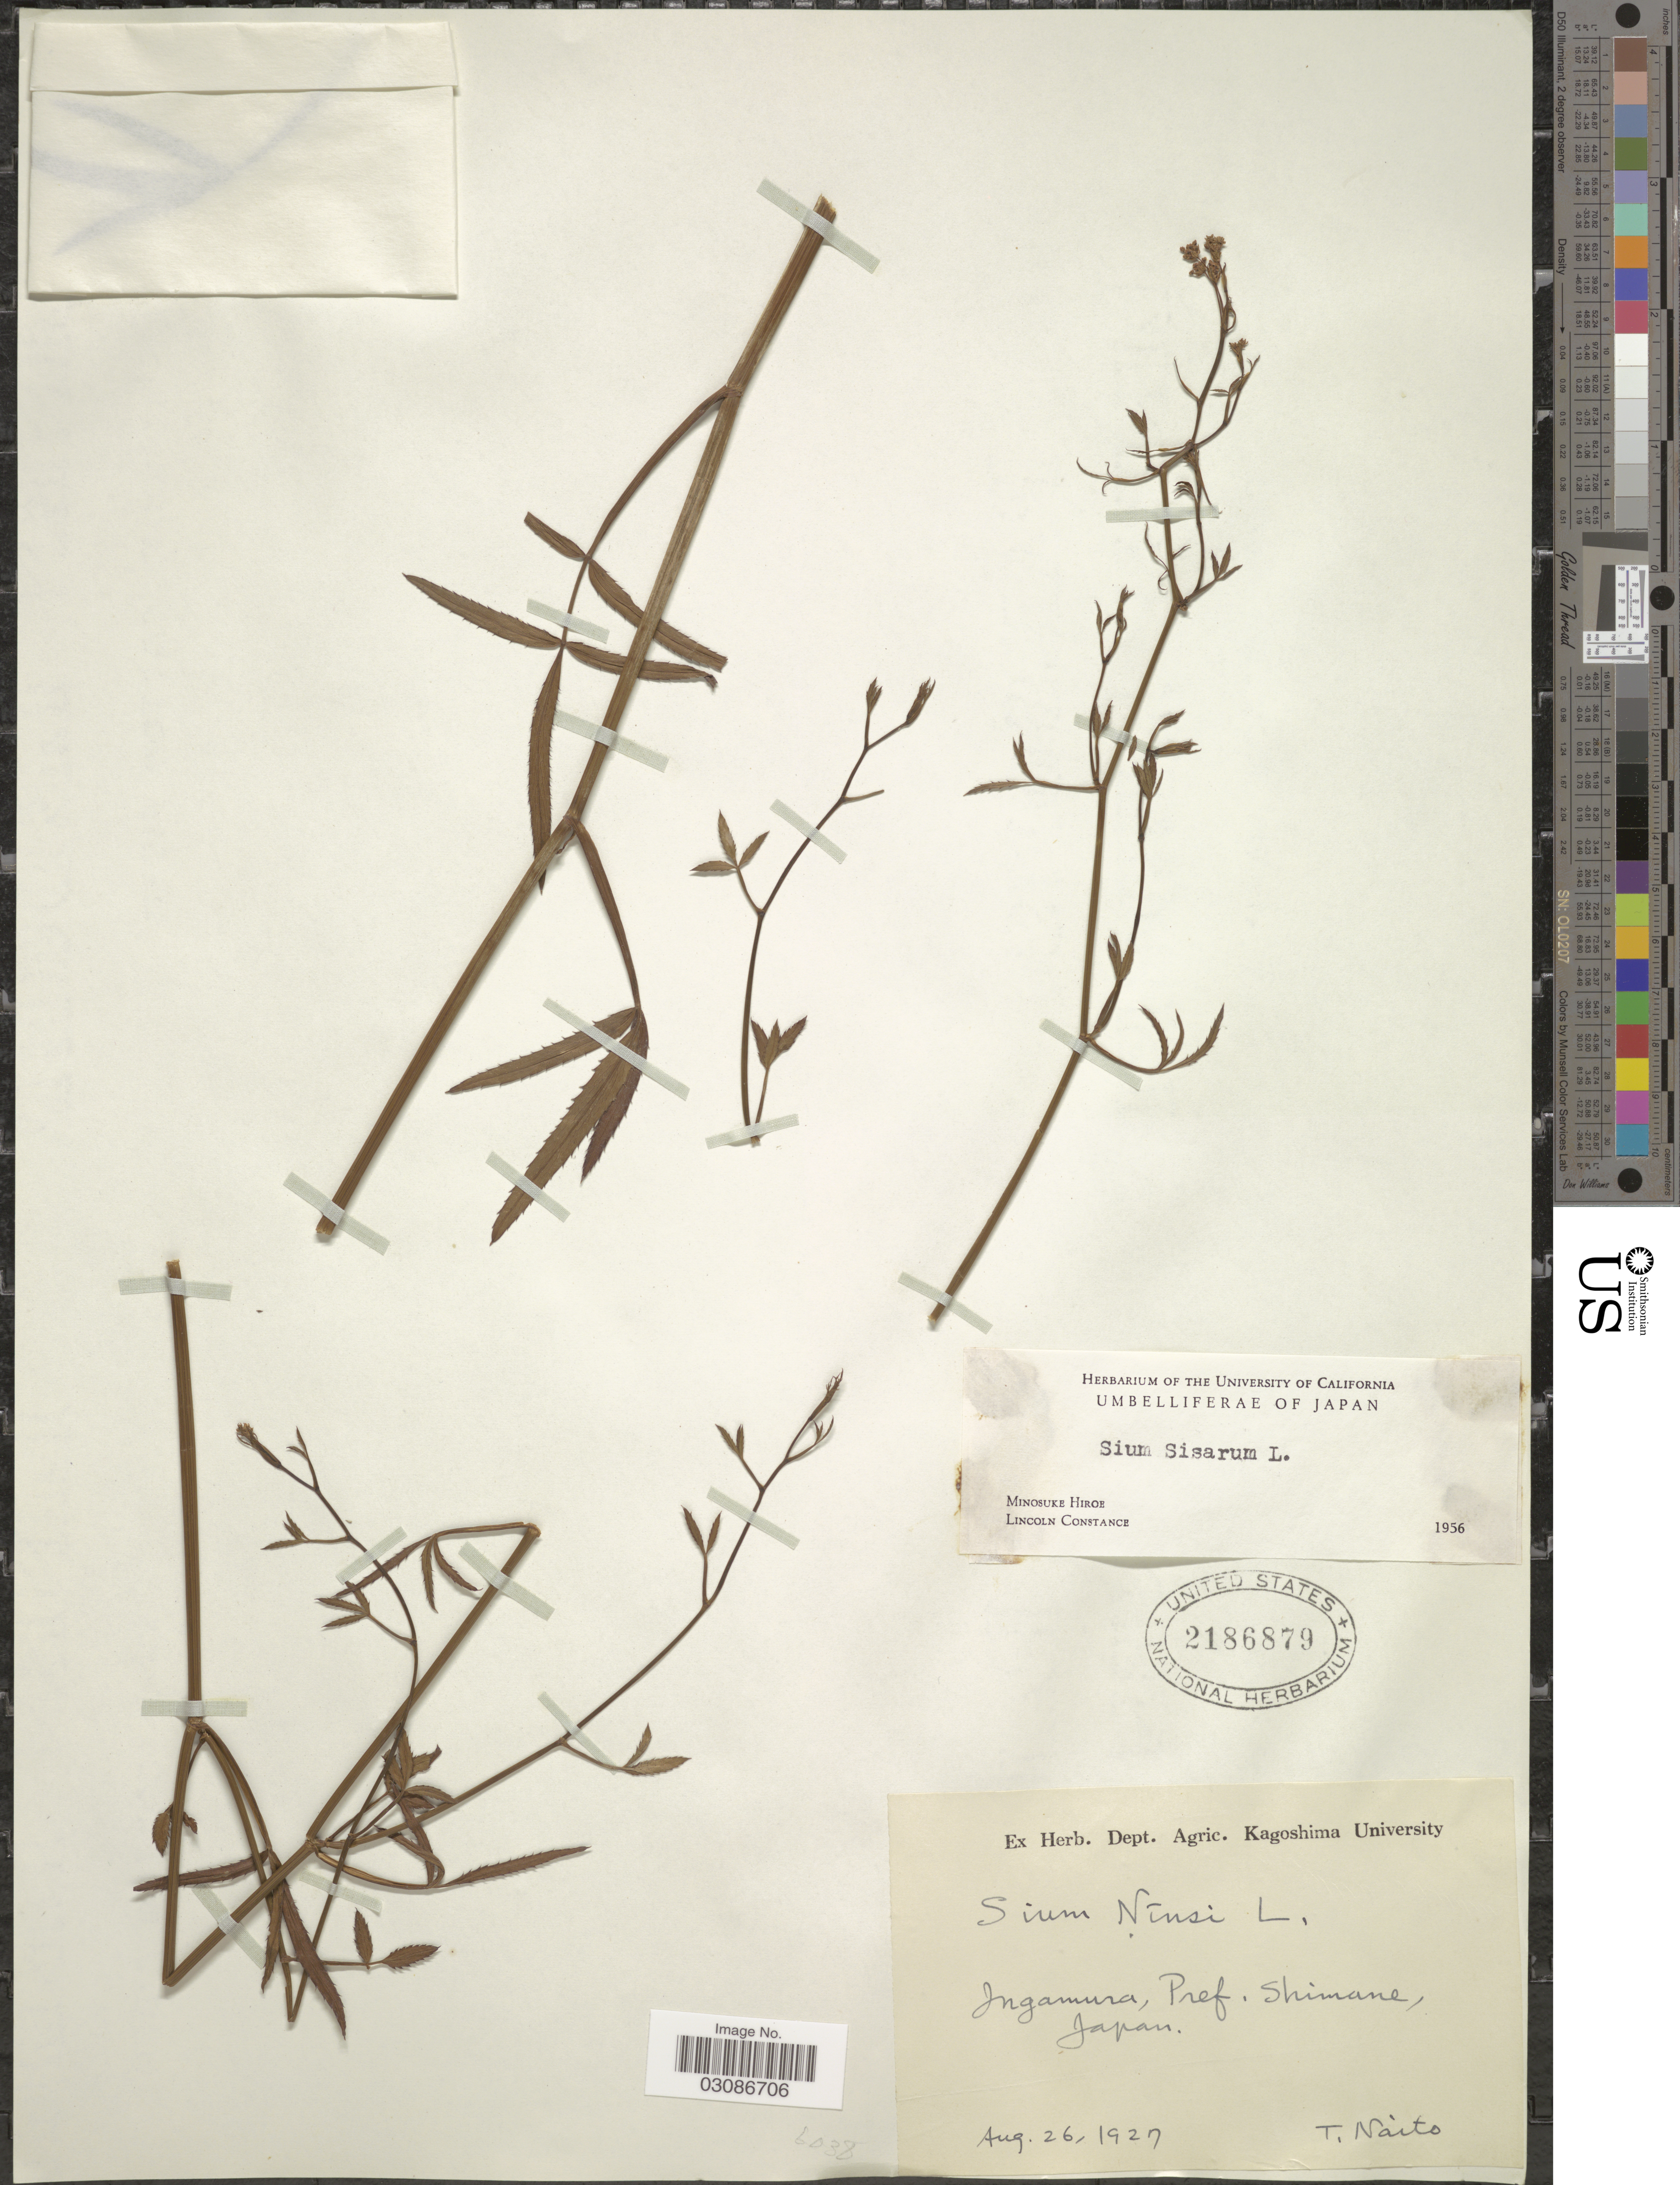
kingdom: Plantae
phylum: Tracheophyta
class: Magnoliopsida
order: Apiales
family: Apiaceae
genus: Sium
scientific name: Sium sisarum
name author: L.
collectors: T. Naito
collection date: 1927-08-26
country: Japan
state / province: Simane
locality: Ingamura, Pref. Shimane.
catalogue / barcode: US 2186879